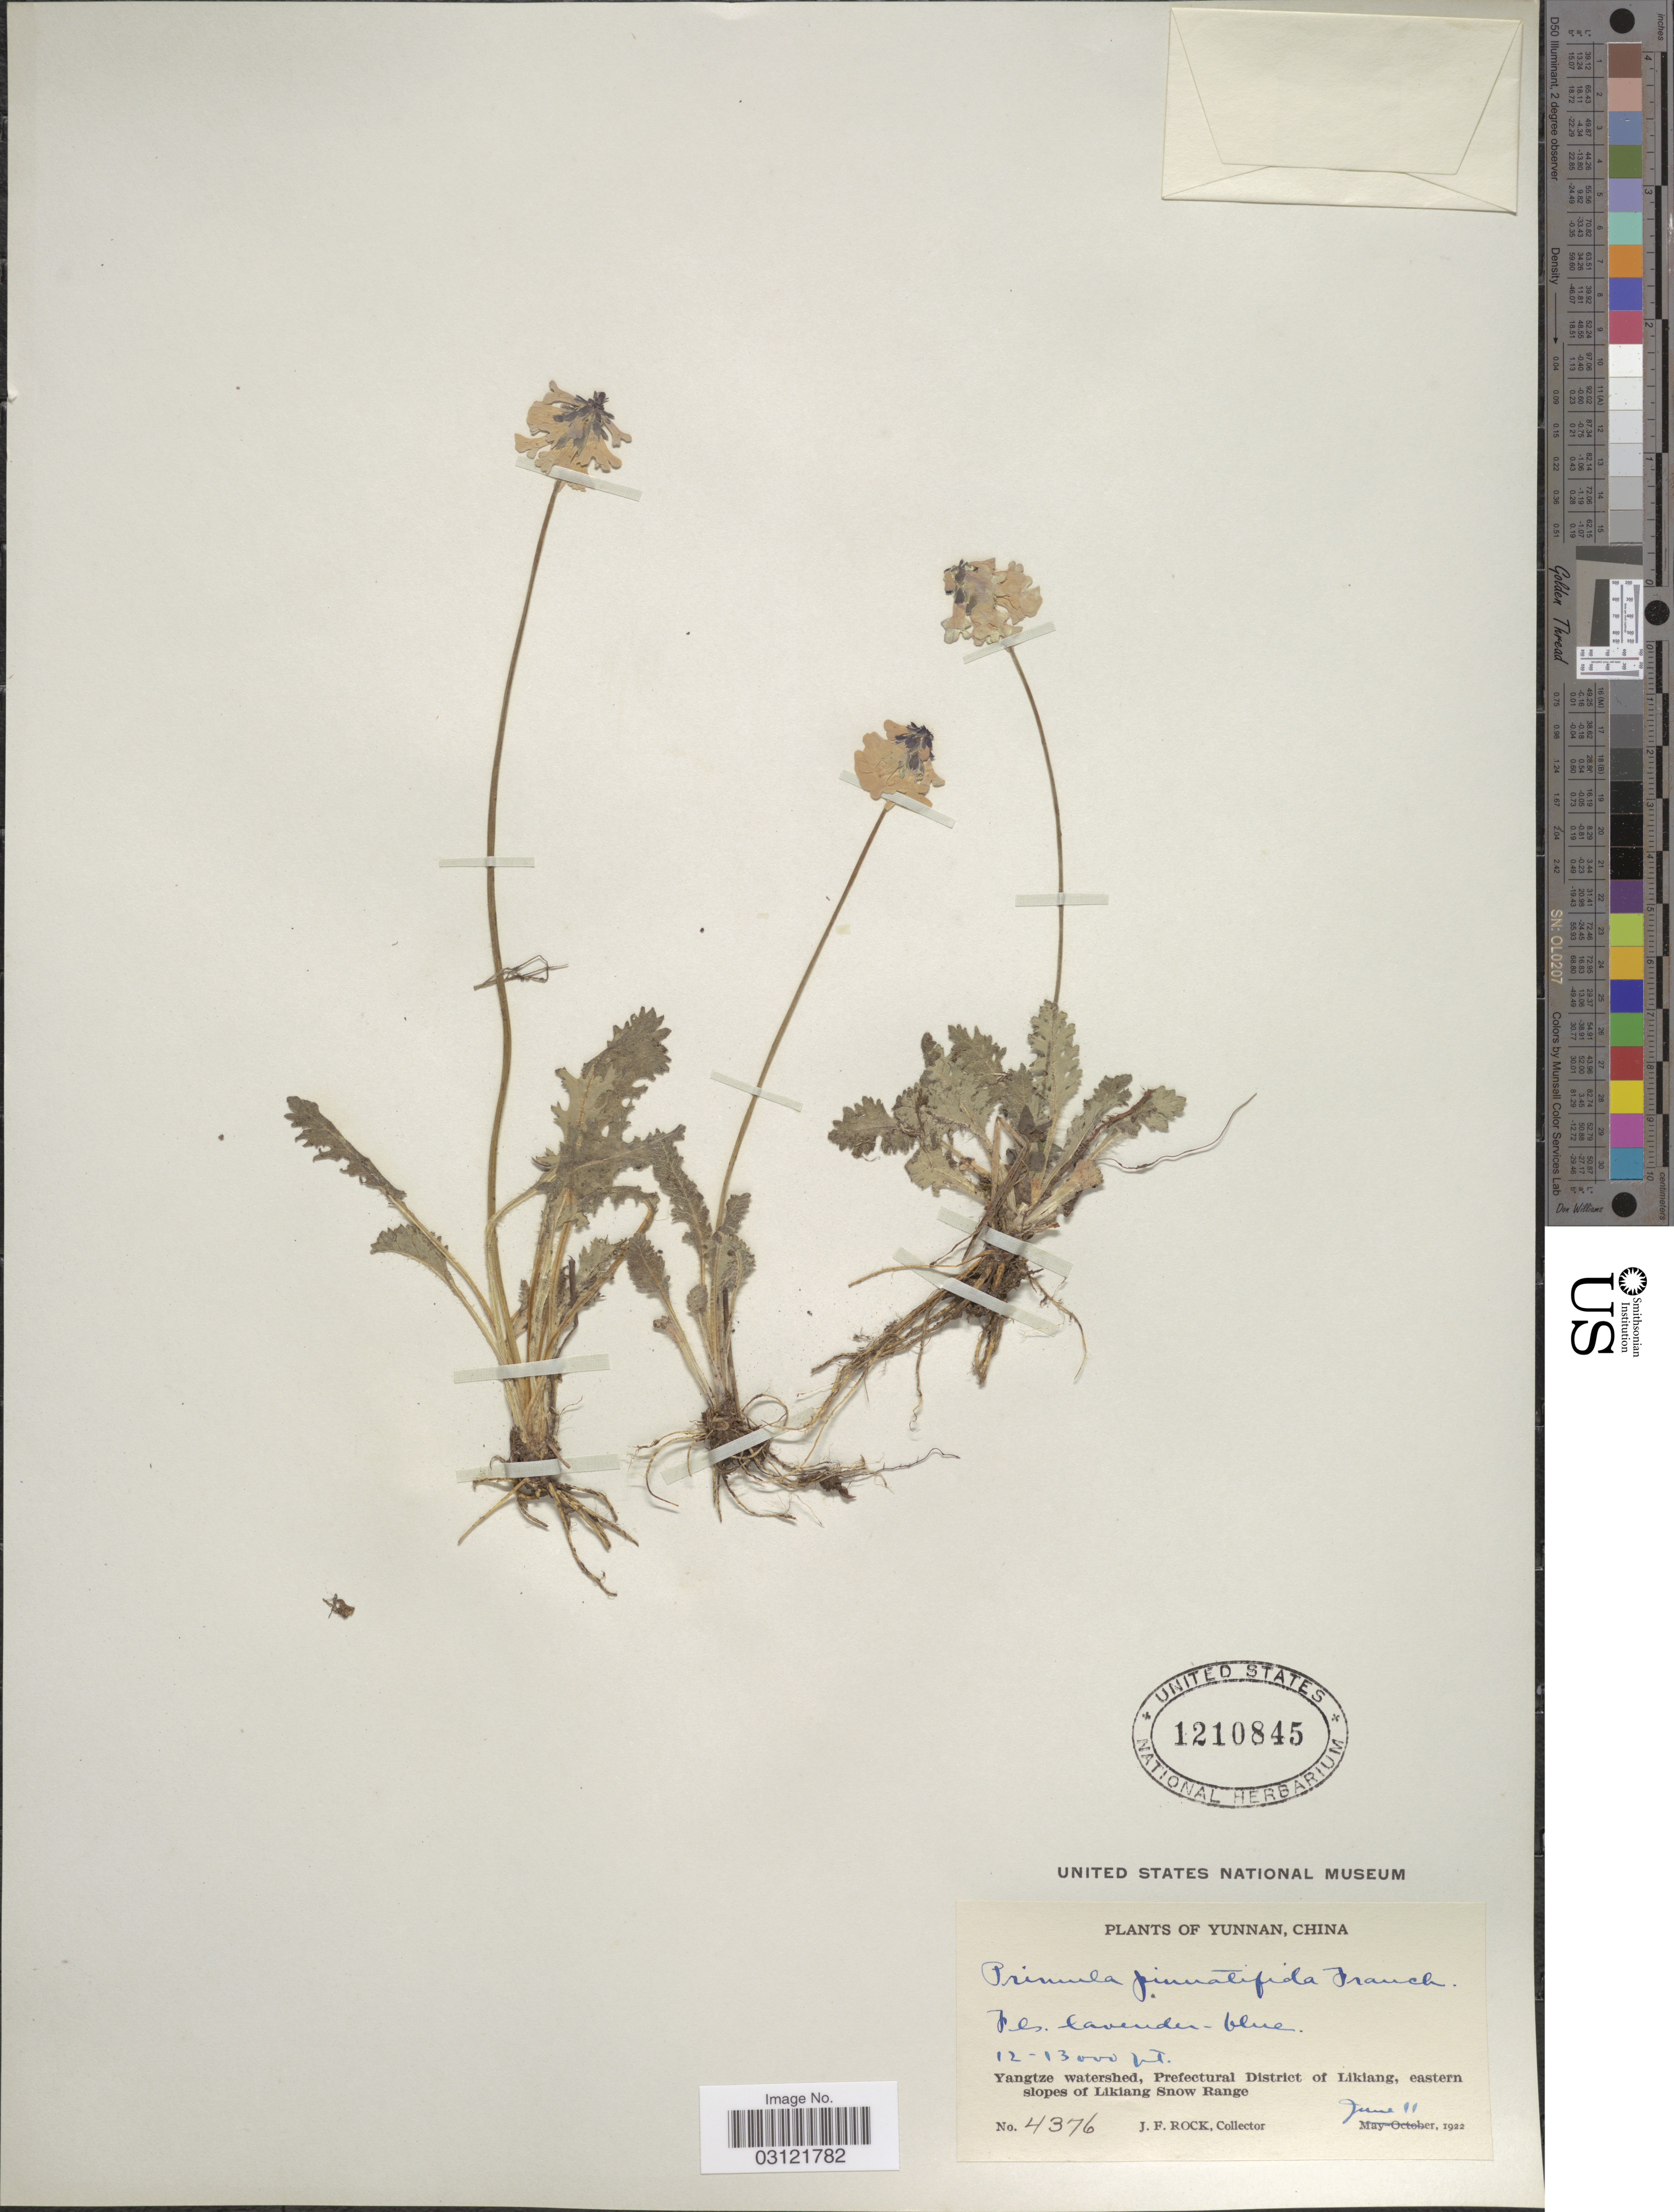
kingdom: Plantae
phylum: Tracheophyta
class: Magnoliopsida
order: Ericales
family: Primulaceae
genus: Primula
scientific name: Primula pinnatifida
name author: Franch.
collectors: J. Rock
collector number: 4376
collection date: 1922-06-11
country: China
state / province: Yunnan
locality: Yangtze watershed, Prefectural District of Likiang, eastern slopes of Likiang Snow Range.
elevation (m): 3658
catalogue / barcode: US 1210845